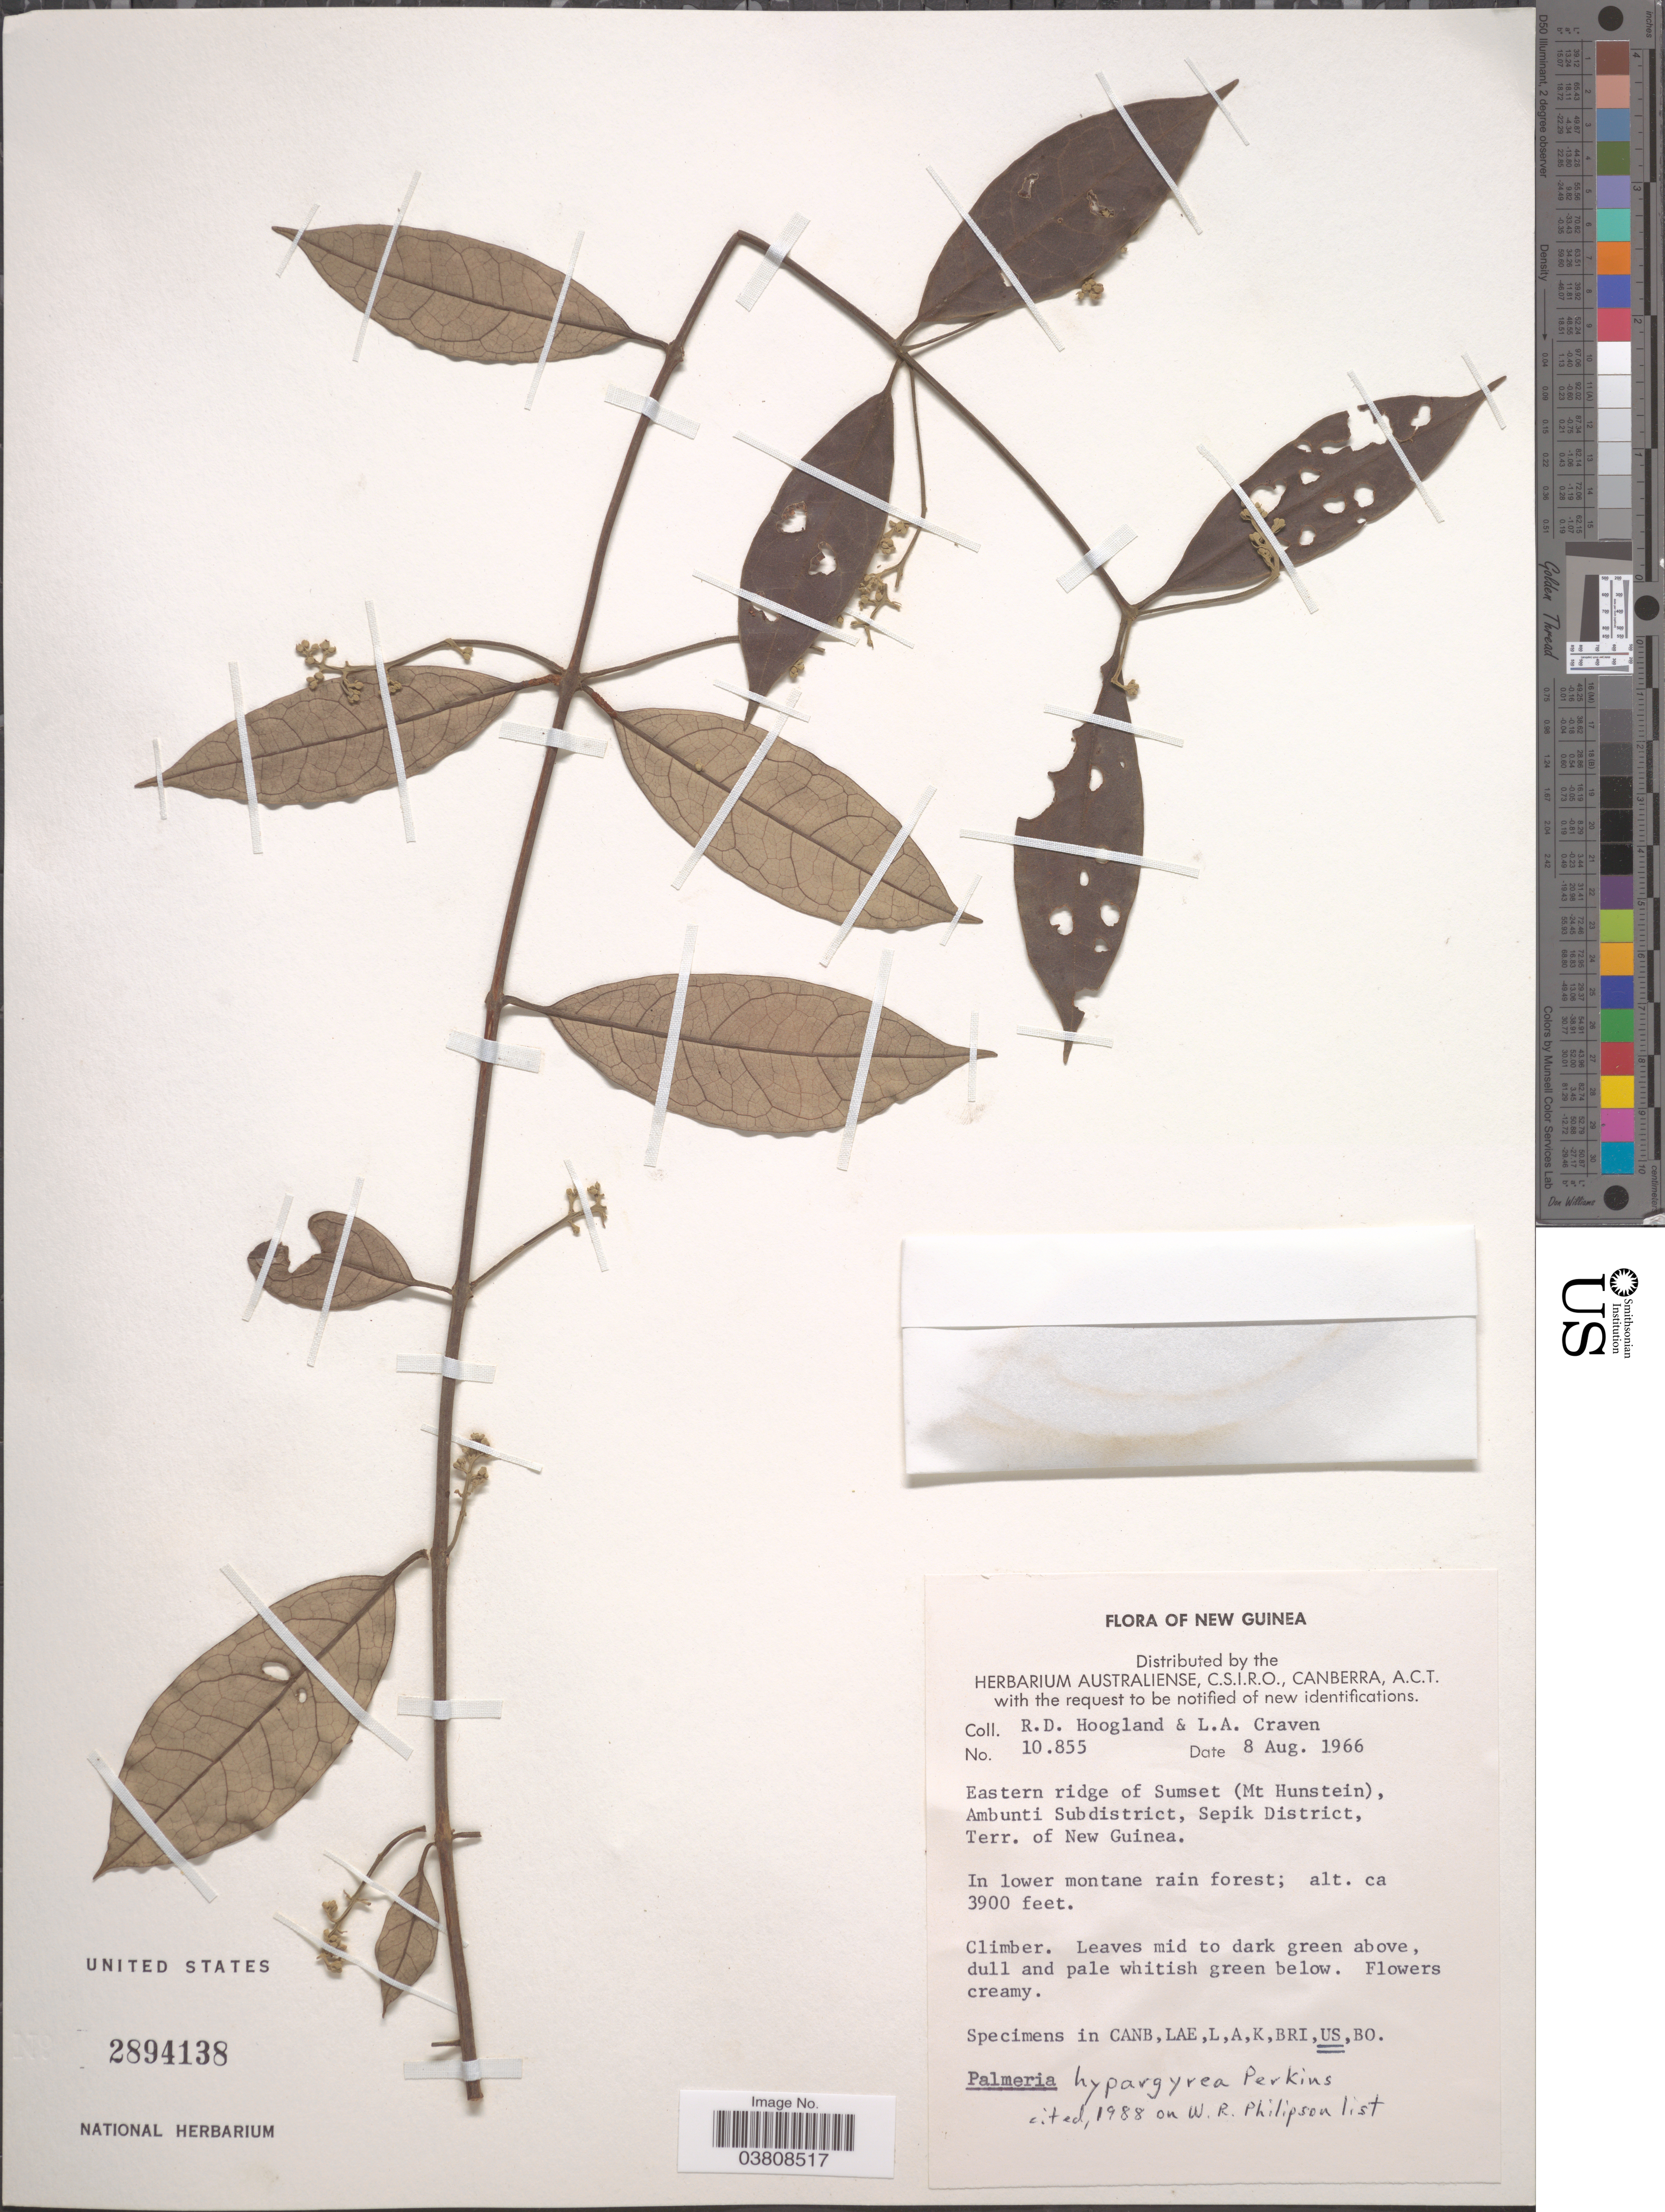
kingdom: Plantae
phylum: Tracheophyta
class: Magnoliopsida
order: Laurales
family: Monimiaceae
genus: Palmeria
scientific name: Palmeria hypargyrea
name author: Perkins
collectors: R. D. Hoogland & L. A. Craven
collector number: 10855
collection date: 1966-08-08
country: Papua New Guinea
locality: New Guinea. Eestern ridge of Sumset (Mt Hunstein), Ambunti Subdistrict, Sepik District, Terr. of New Guinea.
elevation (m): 1189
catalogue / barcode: US 2894138